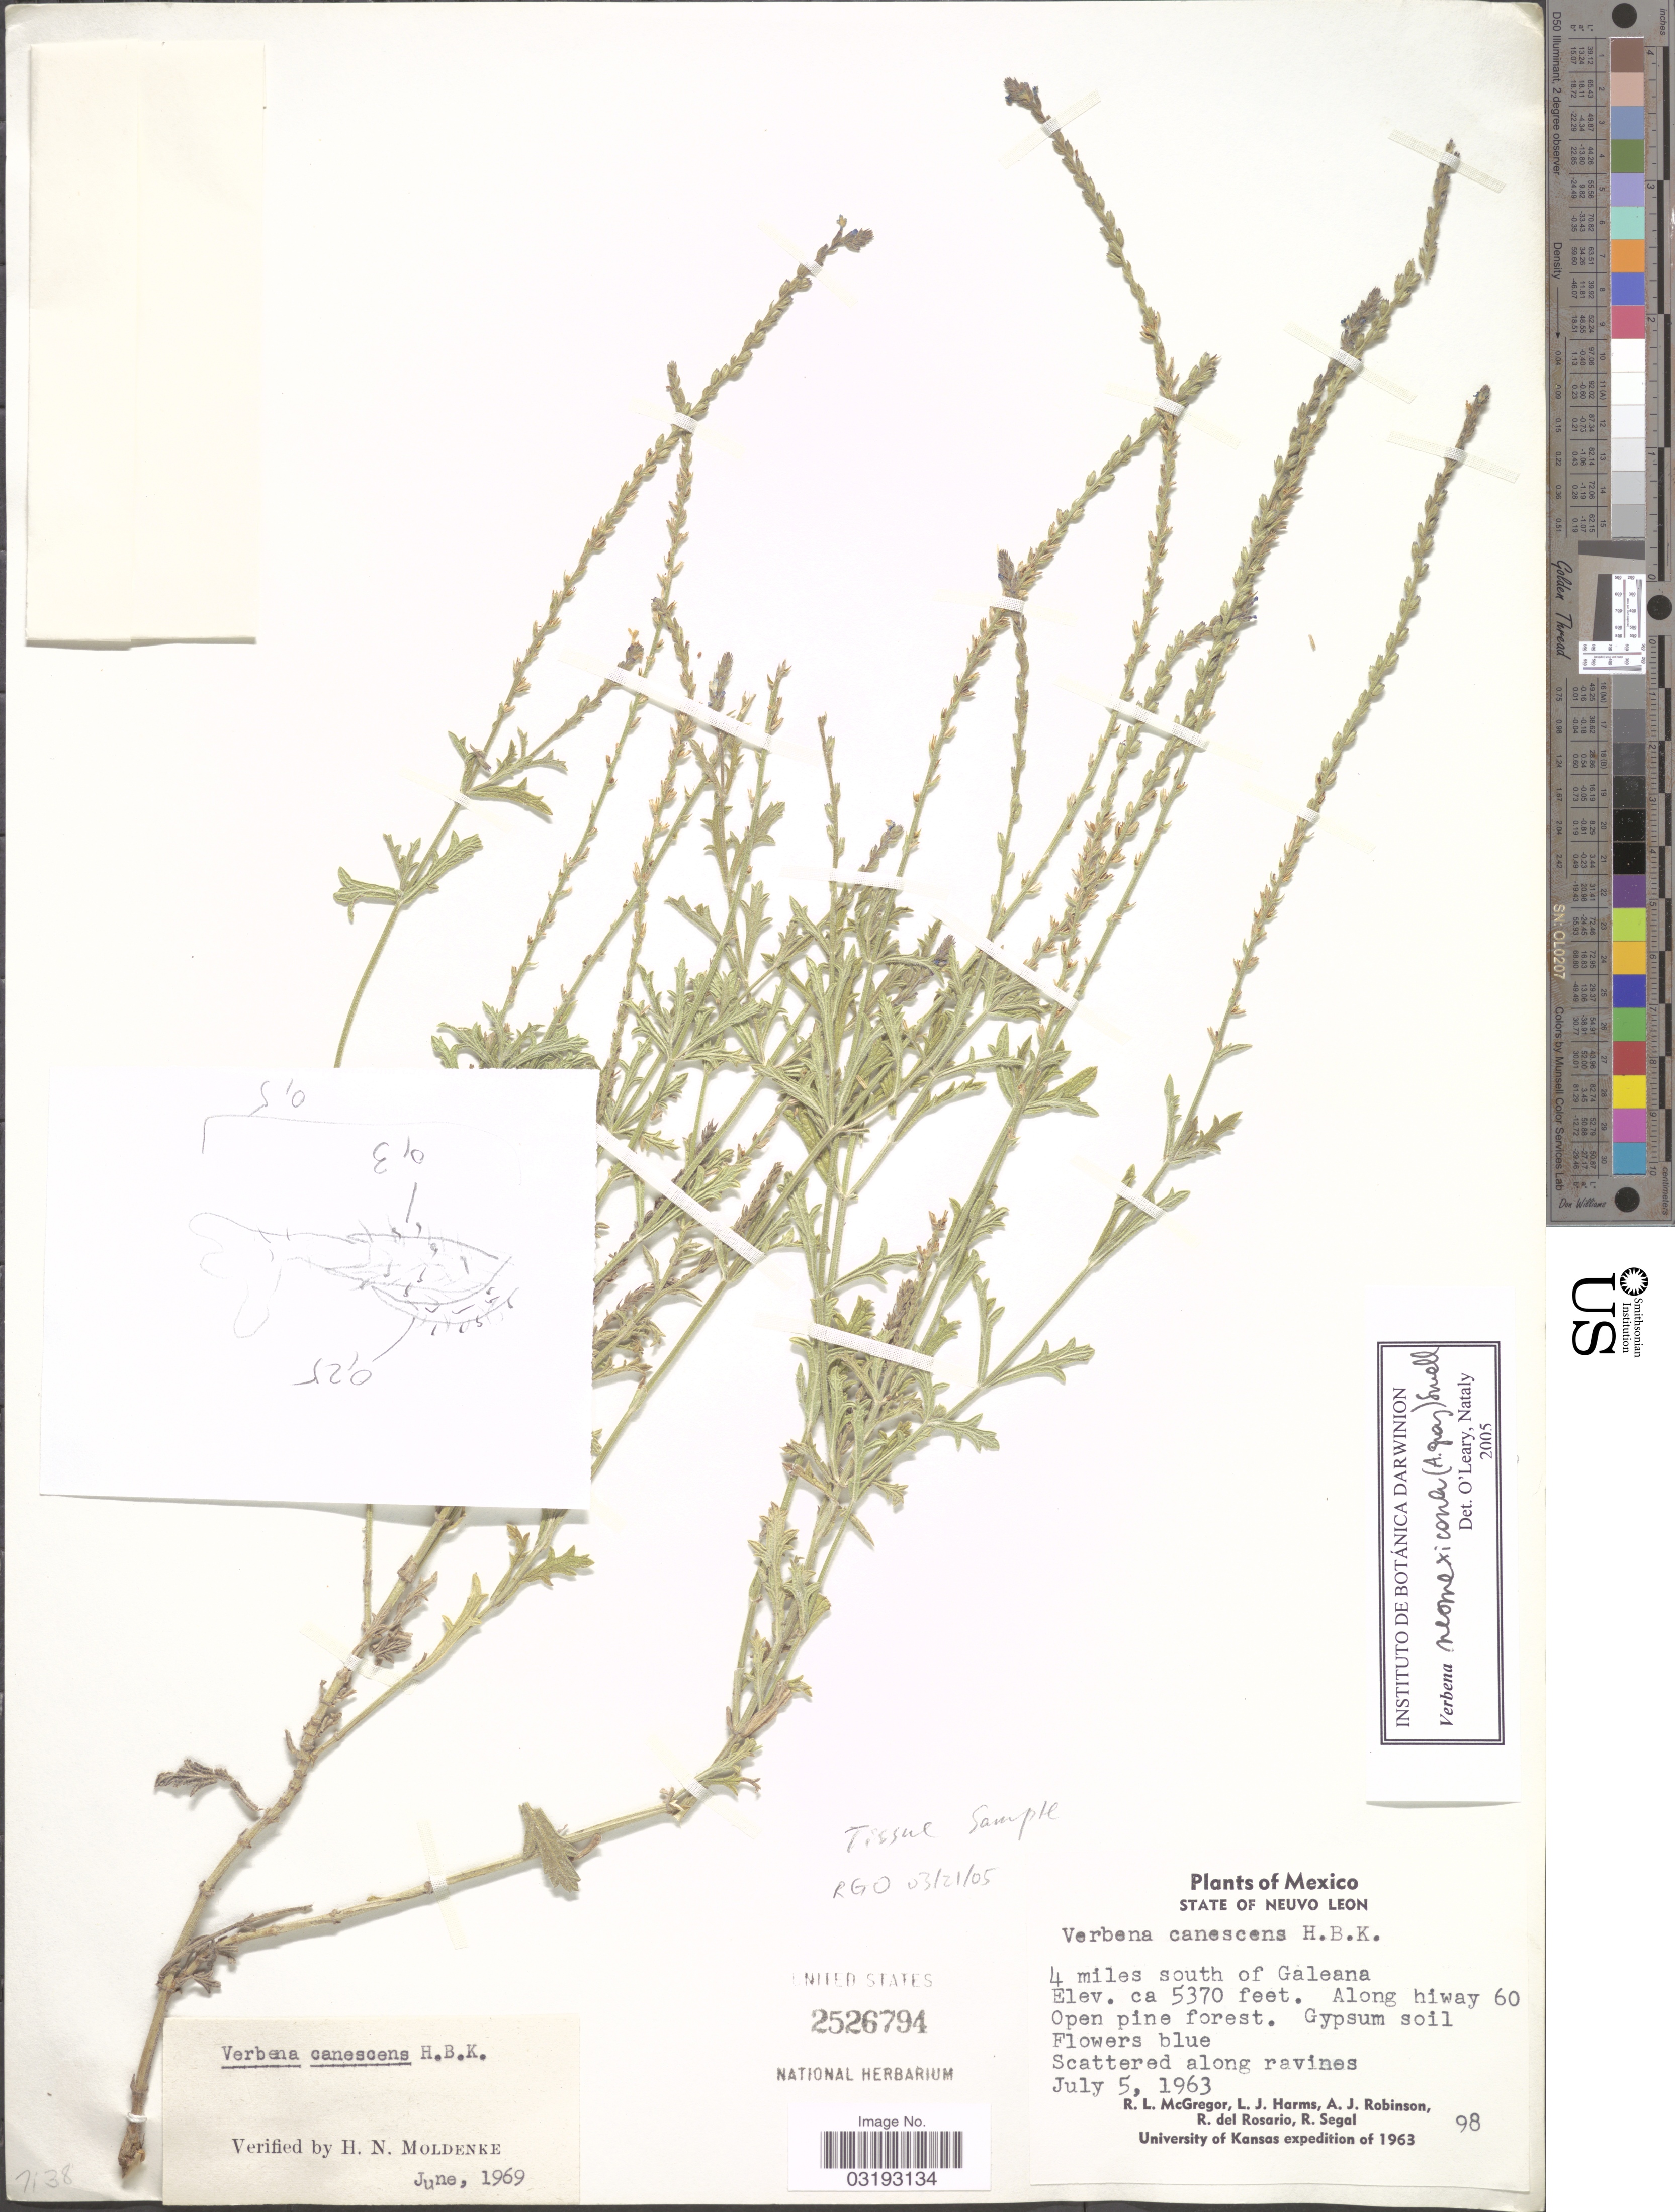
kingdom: Plantae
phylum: Tracheophyta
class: Magnoliopsida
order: Lamiales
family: Verbenaceae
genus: Verbena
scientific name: Verbena neomexicana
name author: (A. Gray) Small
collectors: R. McGregor, L. Harms, A. J. Robinson, R. del Rosario & R. Segal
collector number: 98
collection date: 1963-07-05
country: Mexico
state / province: Nuevo León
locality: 4 miles south of Galeana. Along hiway 60.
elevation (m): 1637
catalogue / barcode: US 2526794